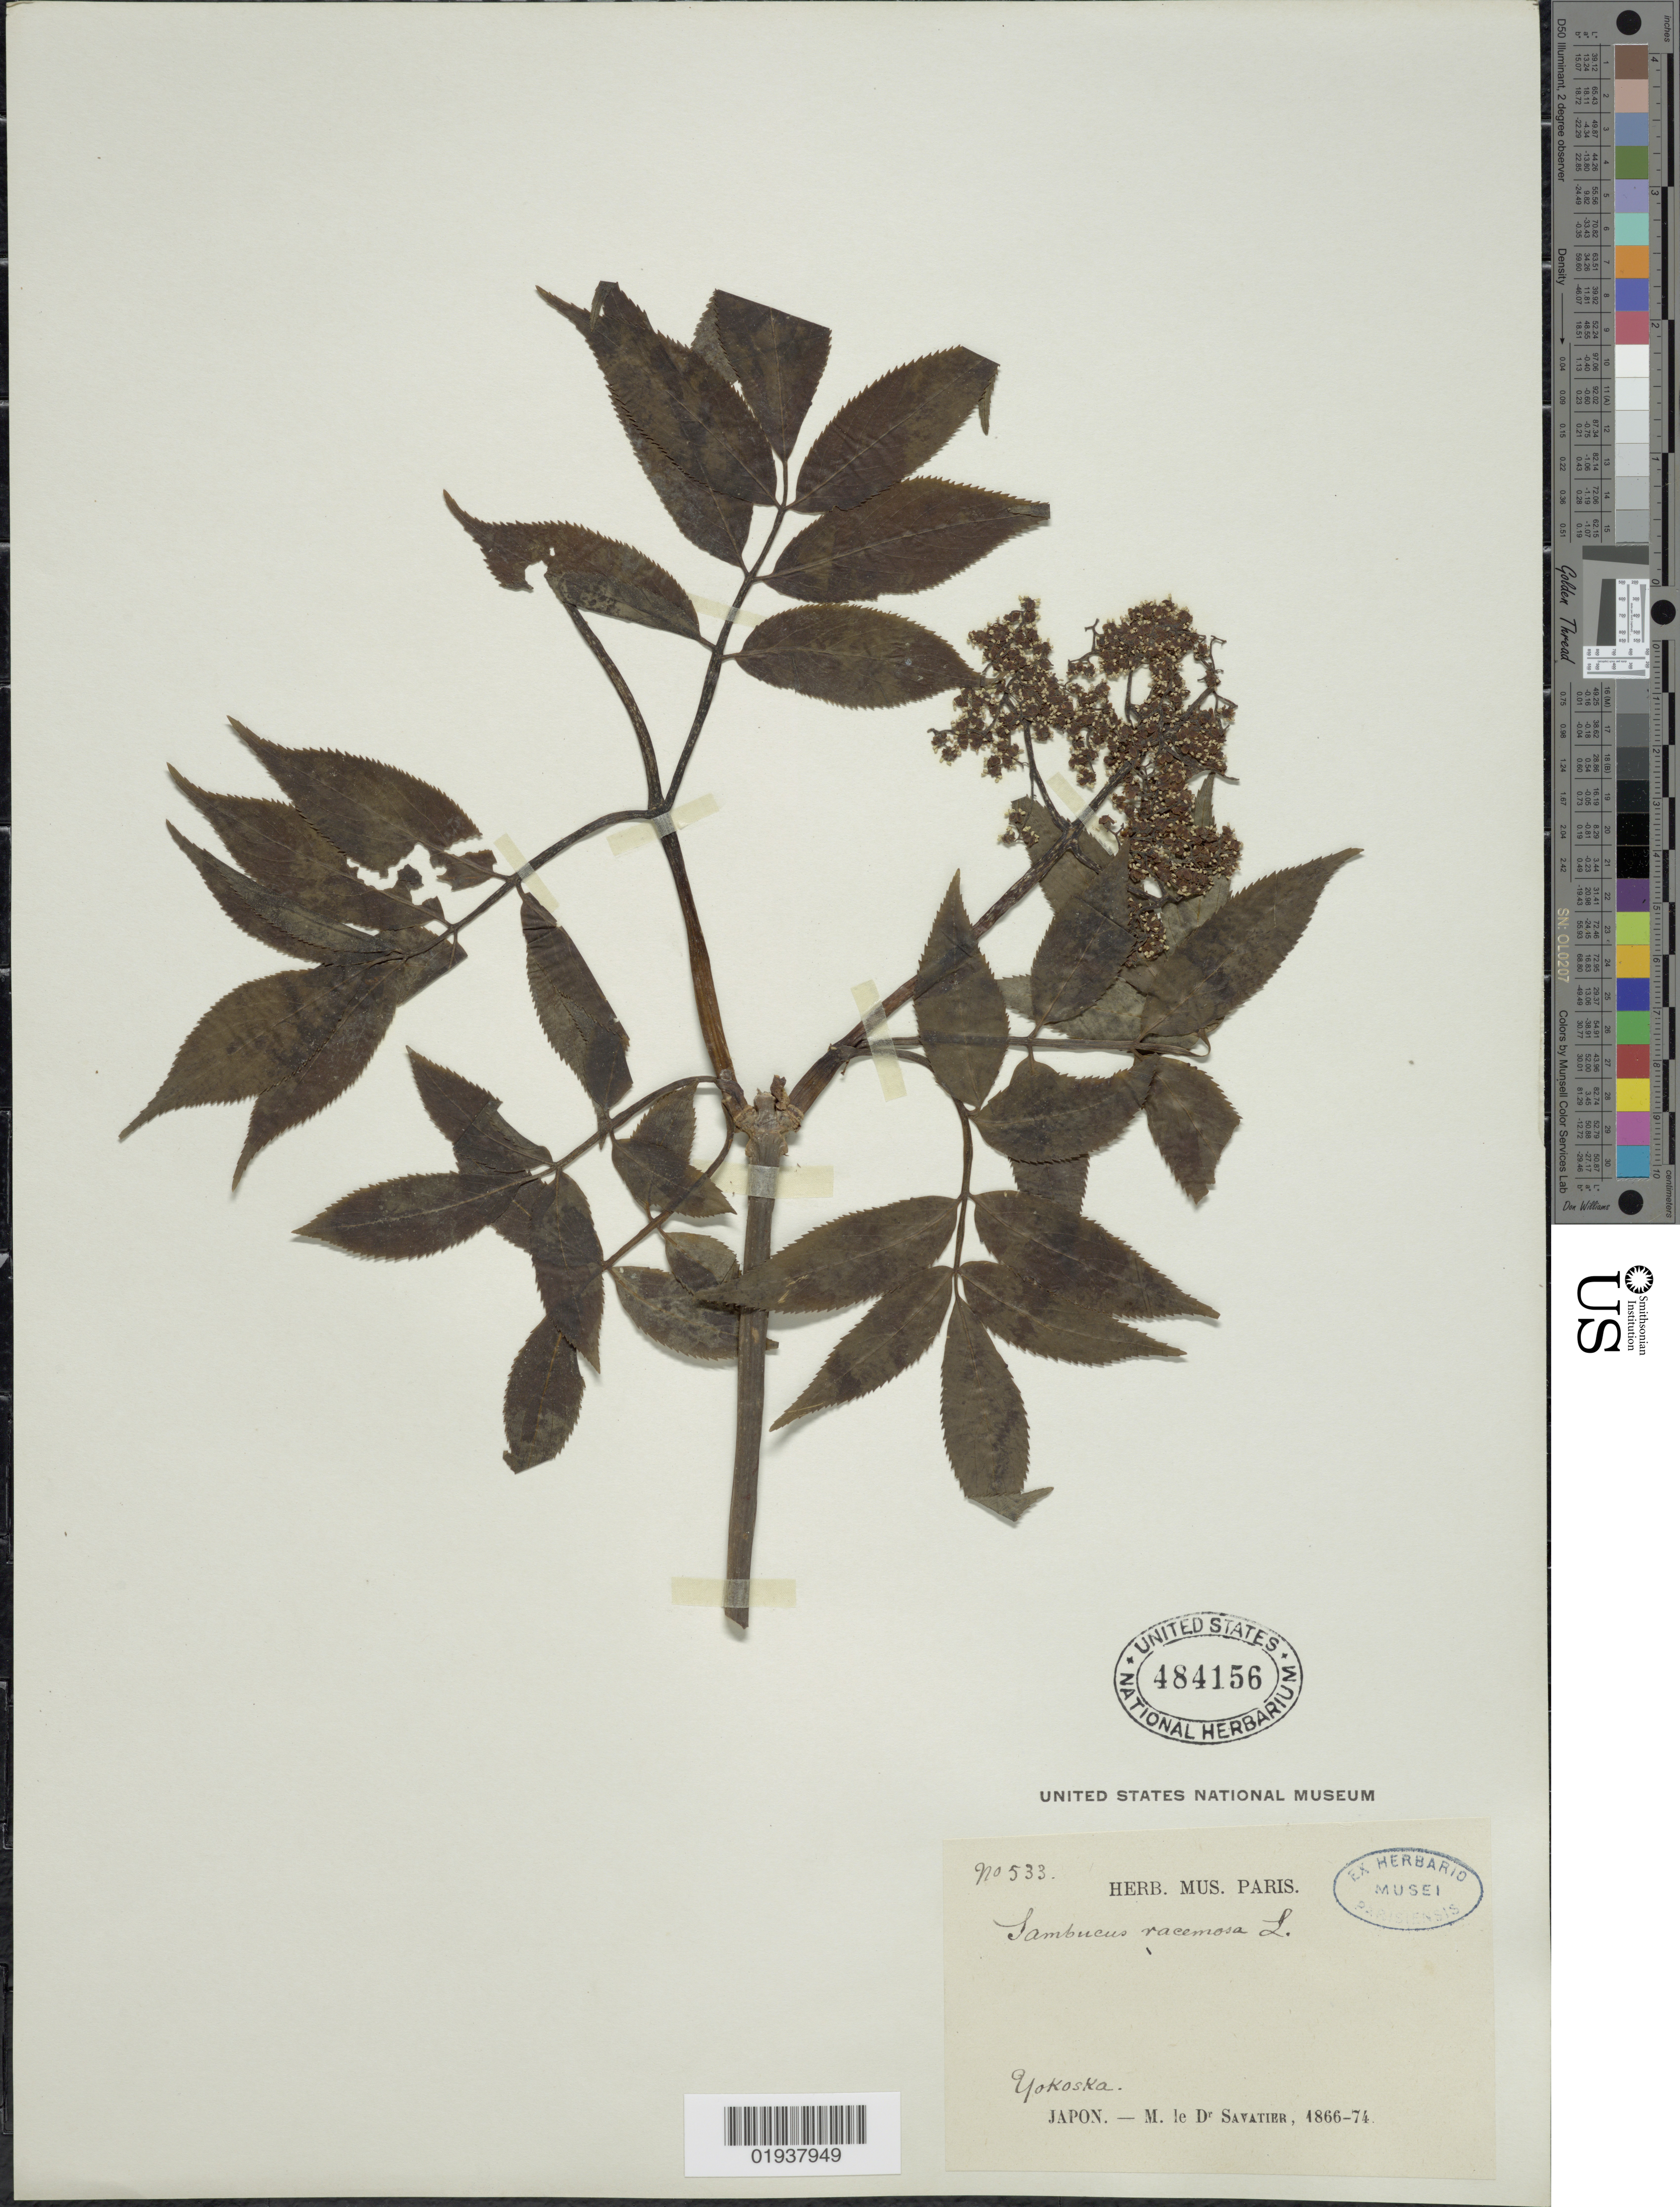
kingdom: Plantae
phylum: Tracheophyta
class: Magnoliopsida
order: Dipsacales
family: Viburnaceae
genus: Sambucus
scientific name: Sambucus racemosa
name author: L.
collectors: M. Savatier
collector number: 533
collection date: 1866/1874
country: Japan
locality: Yokoska, Japon.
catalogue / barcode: US 484156